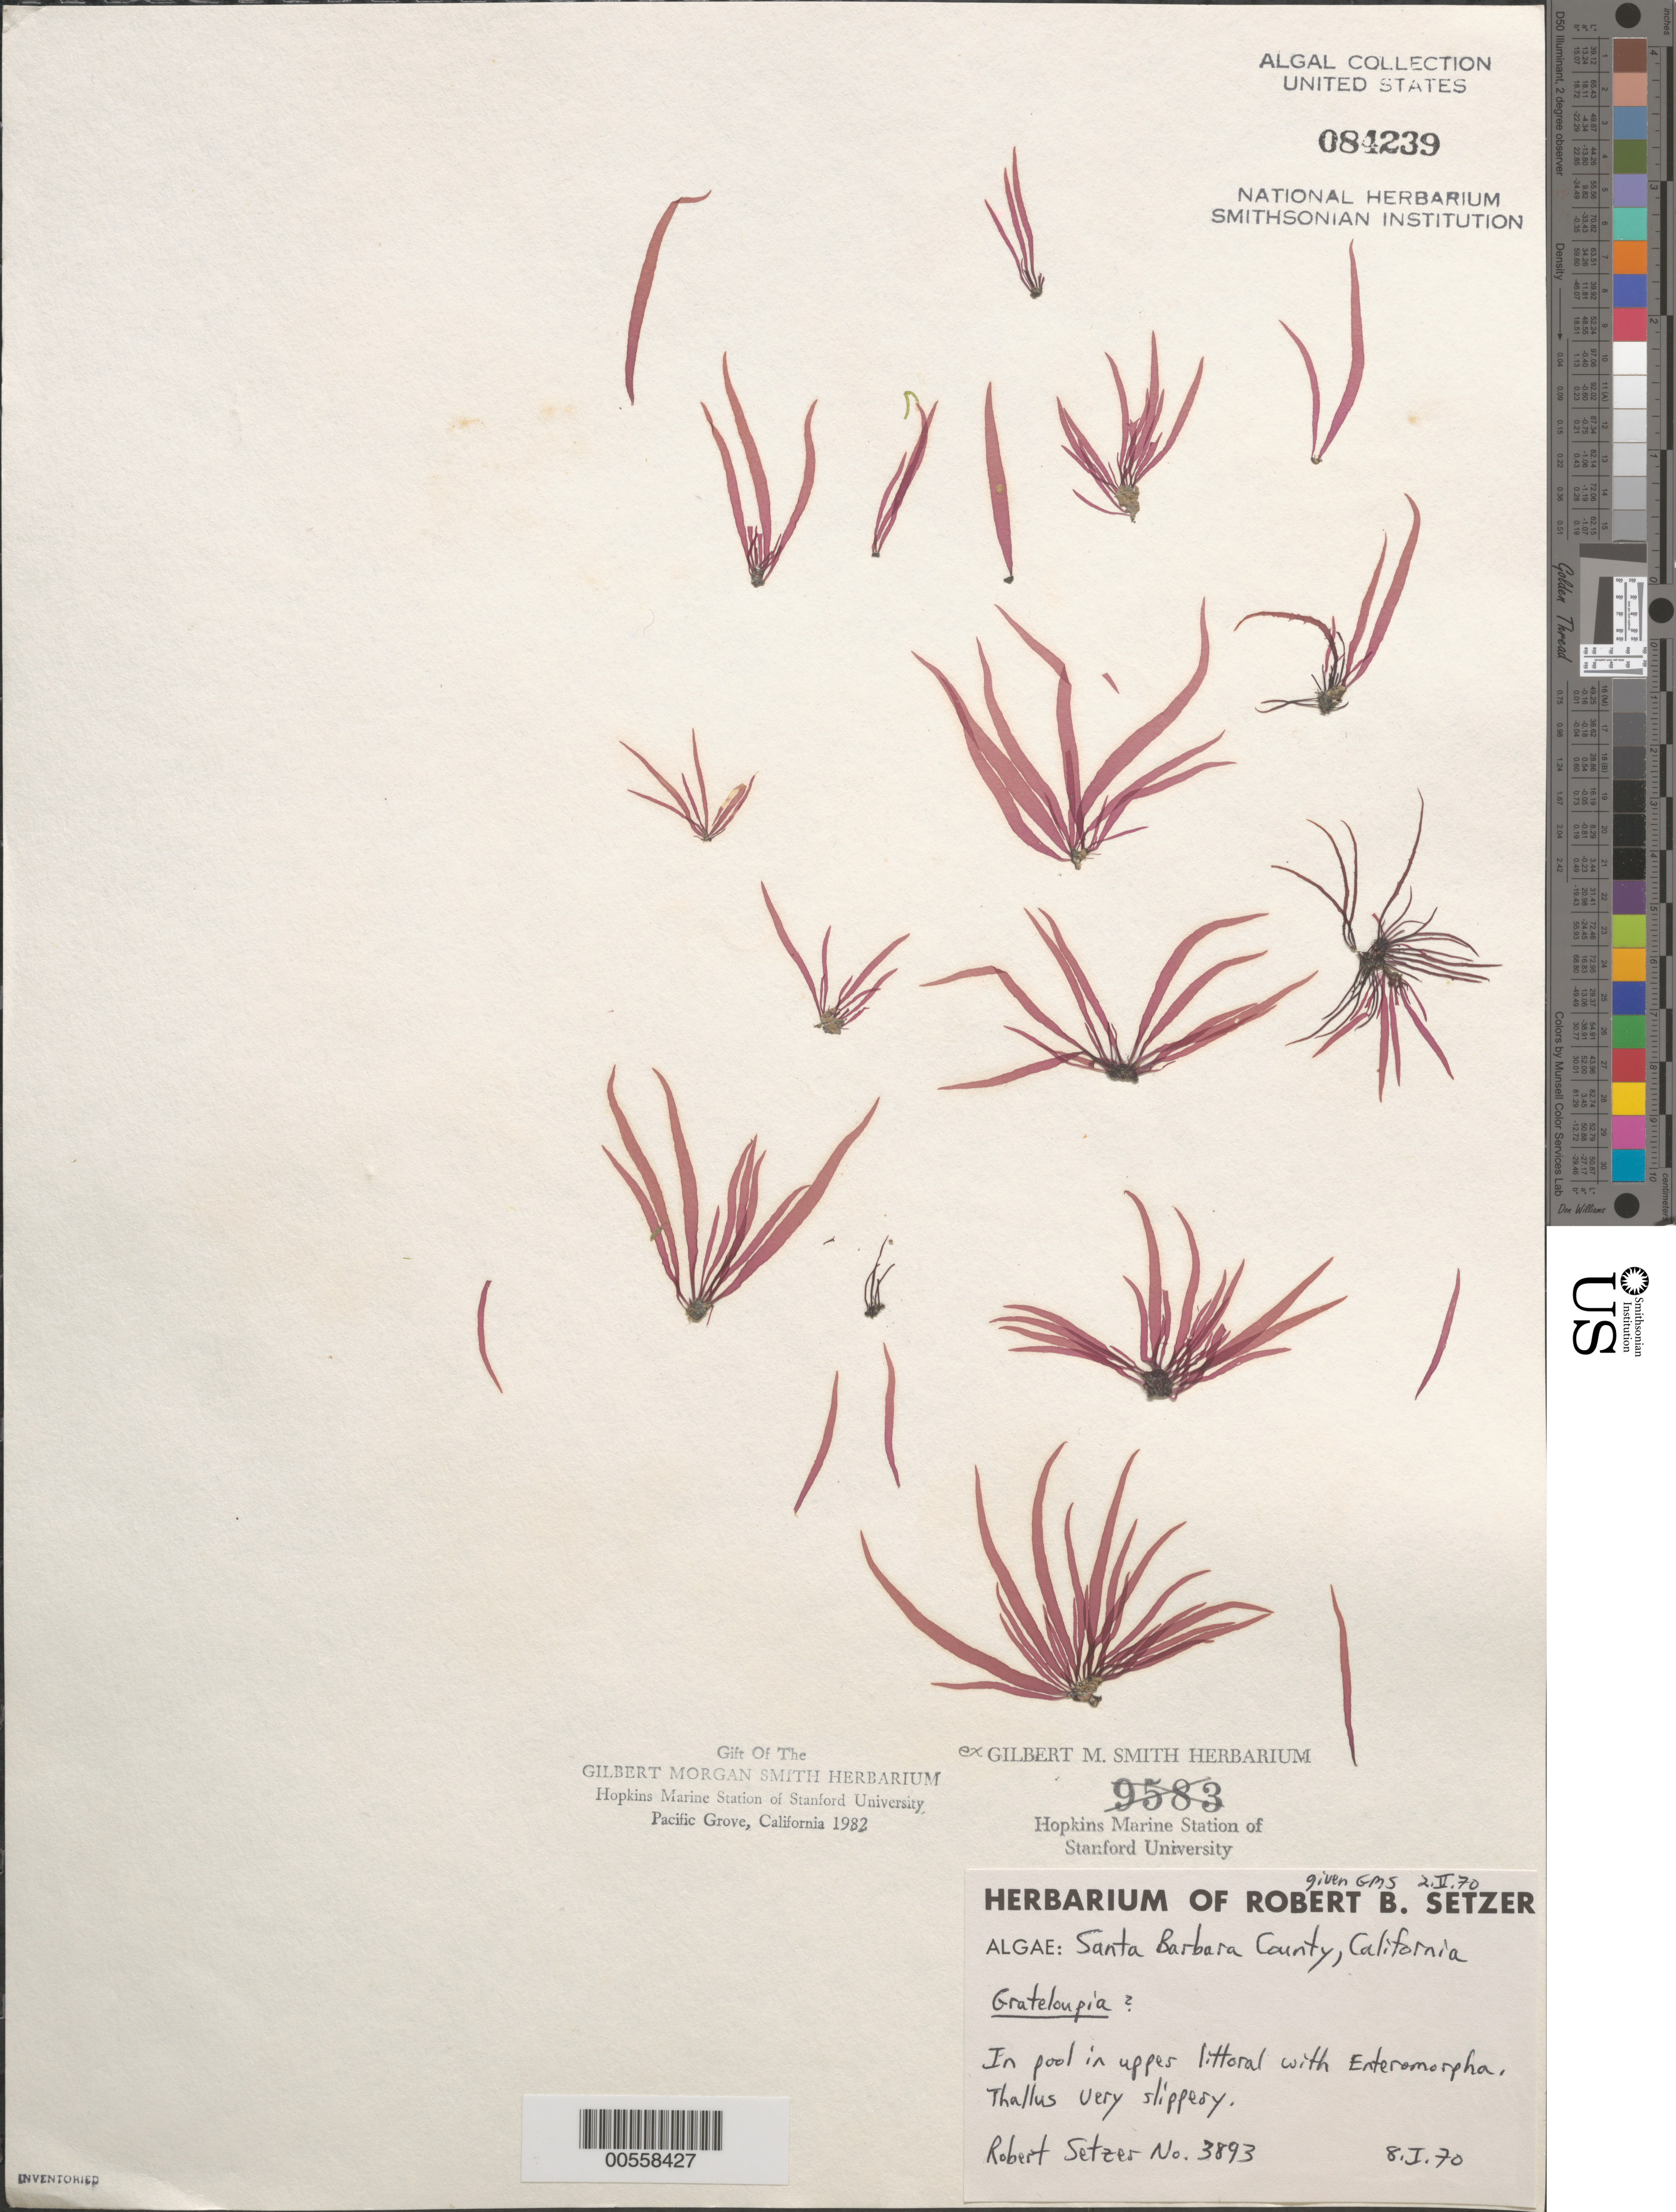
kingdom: Plantae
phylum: Rhodophyta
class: Florideophyceae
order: Halymeniales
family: Halymeniaceae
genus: Grateloupia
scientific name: Grateloupia sp.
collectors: R. Setzer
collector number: IAA 3893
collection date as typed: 08 Jan 1970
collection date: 1970-01-08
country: United States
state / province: California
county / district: Santa Barbara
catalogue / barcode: US 84239